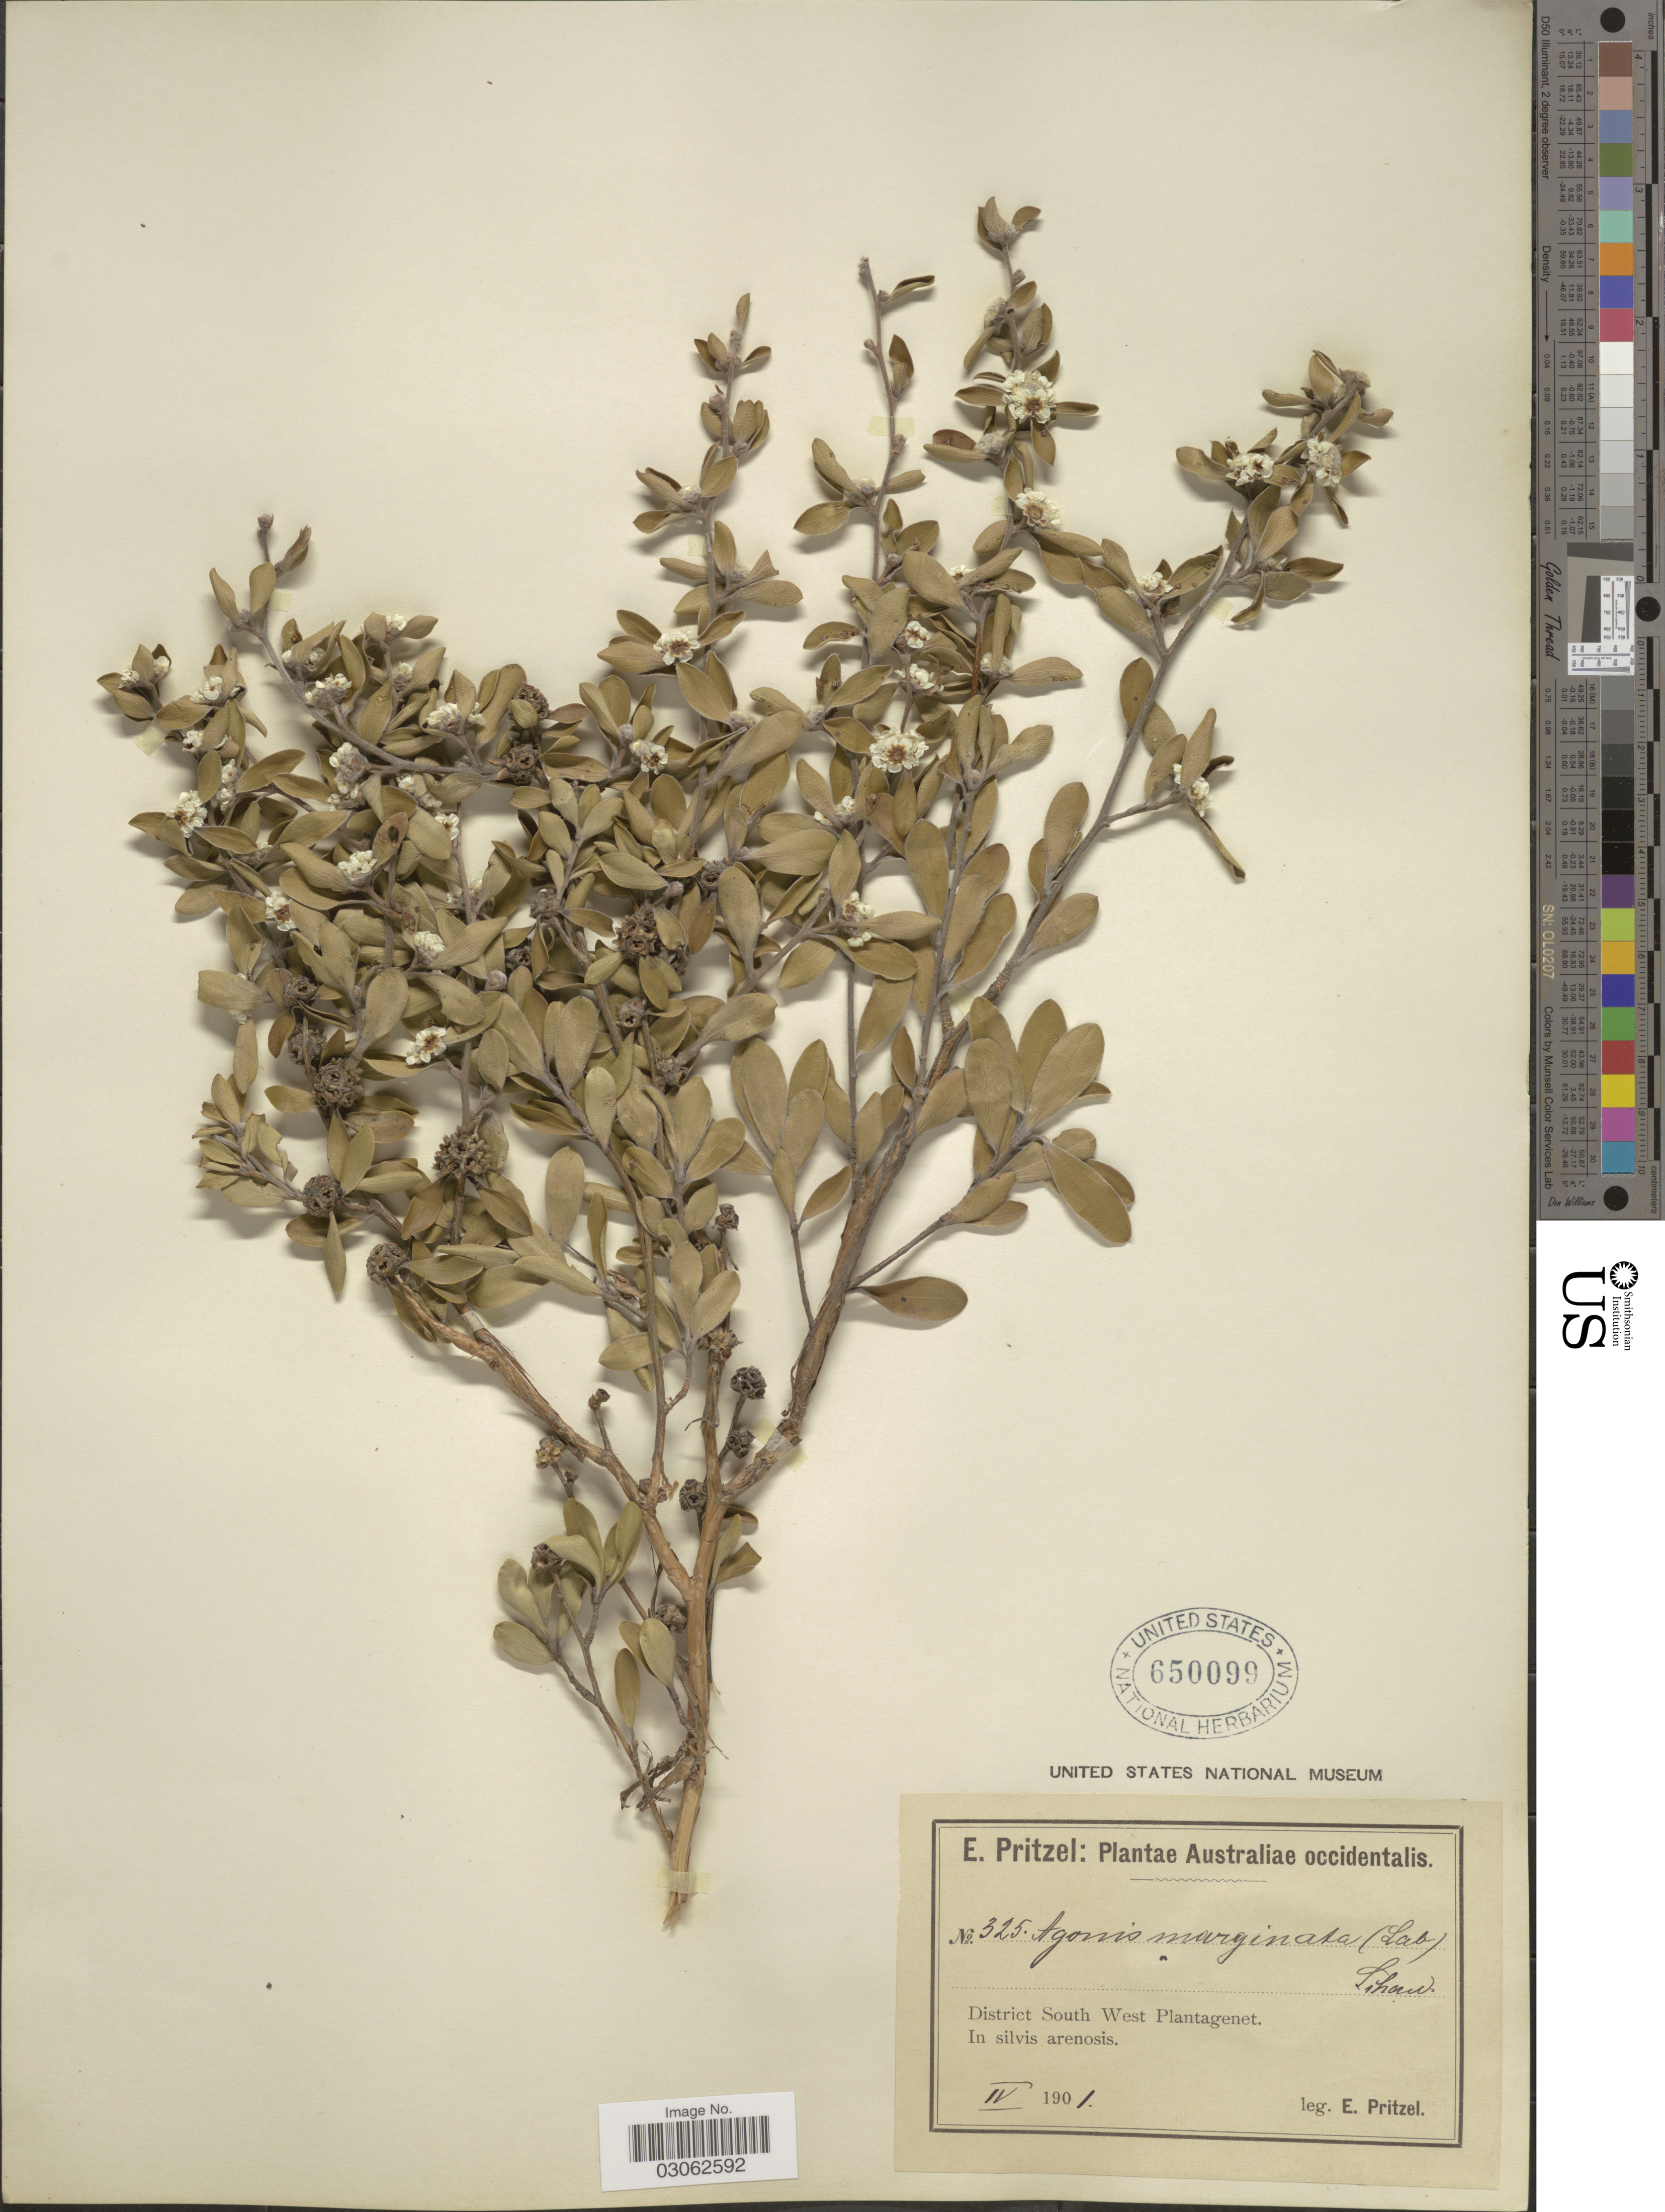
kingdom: Plantae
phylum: Tracheophyta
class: Magnoliopsida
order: Myrtales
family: Myrtaceae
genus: Taxandria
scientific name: Taxandria marginata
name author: (Labill.) J.R. Wheeler & N.G. Marchant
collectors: E. G. Pritzel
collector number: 325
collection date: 1901-04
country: Australia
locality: Australiae occidentalis. District South West Plantagenet. In silvis arenosis.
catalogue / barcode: US 650099